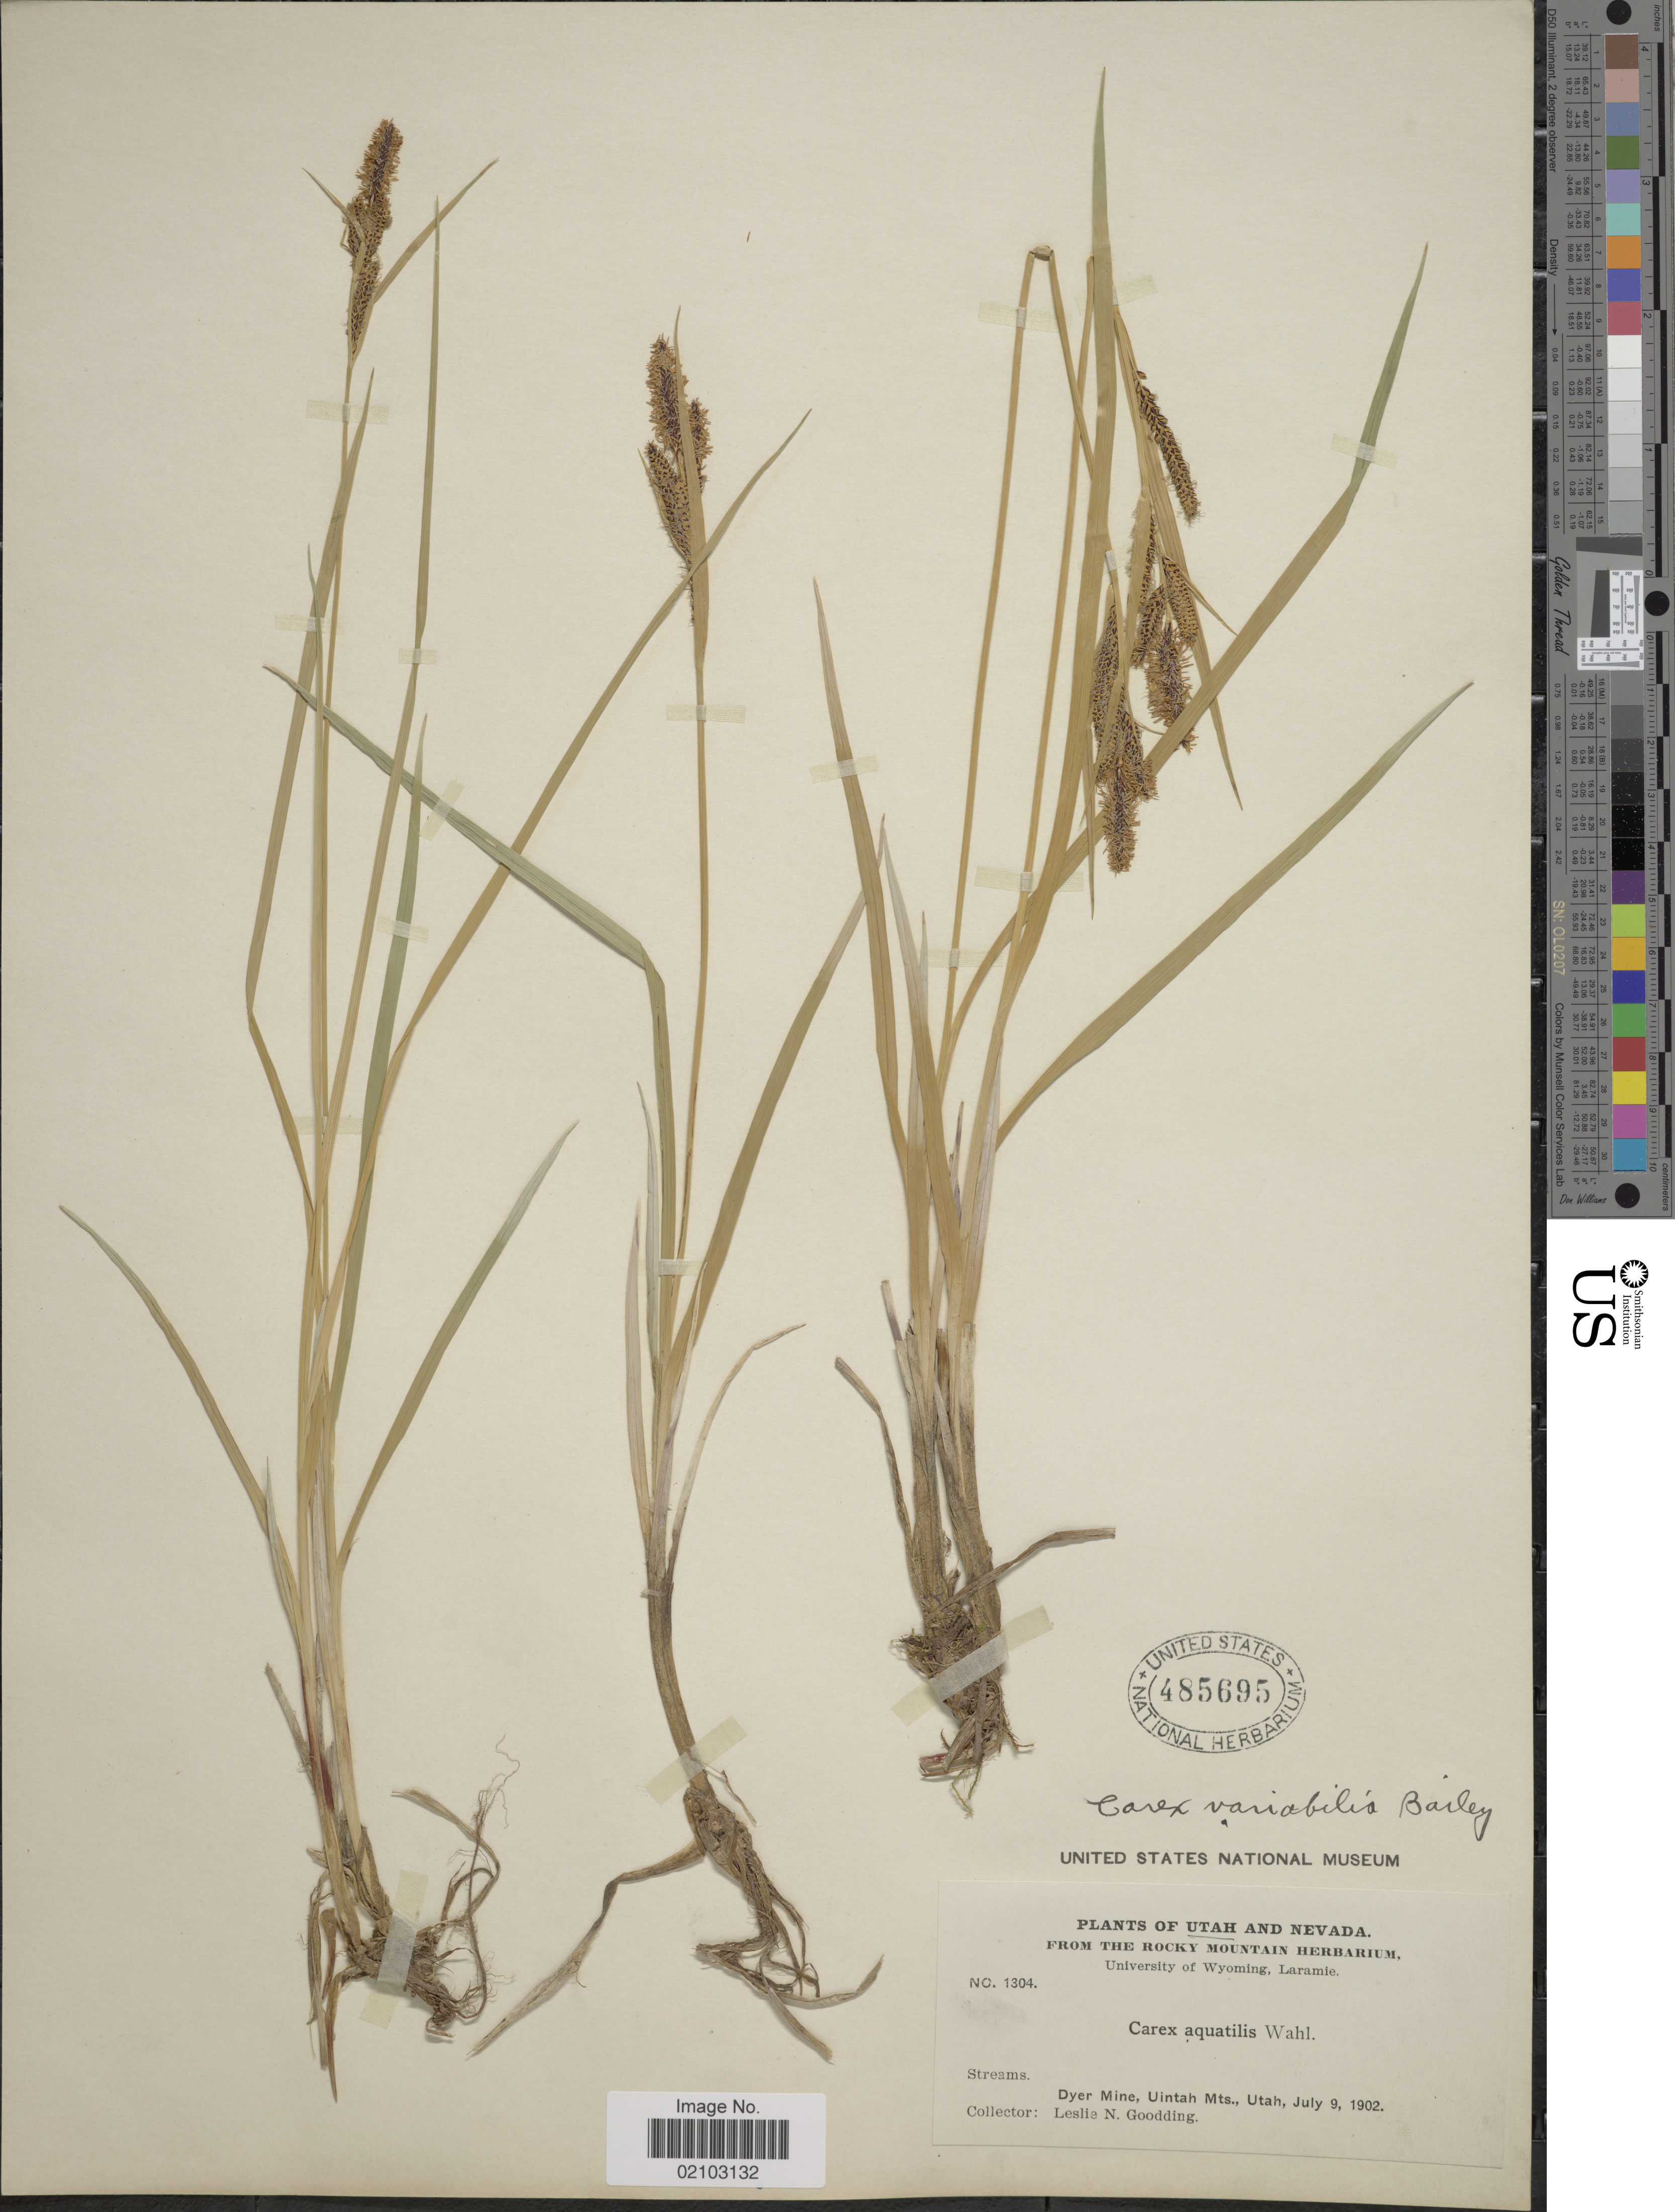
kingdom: Plantae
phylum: Tracheophyta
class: Liliopsida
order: Poales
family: Cyperaceae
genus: Carex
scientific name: Carex aquatilis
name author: Wahlenb.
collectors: L. N. Goodding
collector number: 1304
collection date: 1902-07-09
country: United States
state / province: Utah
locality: Utah and Nevada, Dyer Mine, Uintah Mts.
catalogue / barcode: US 485695